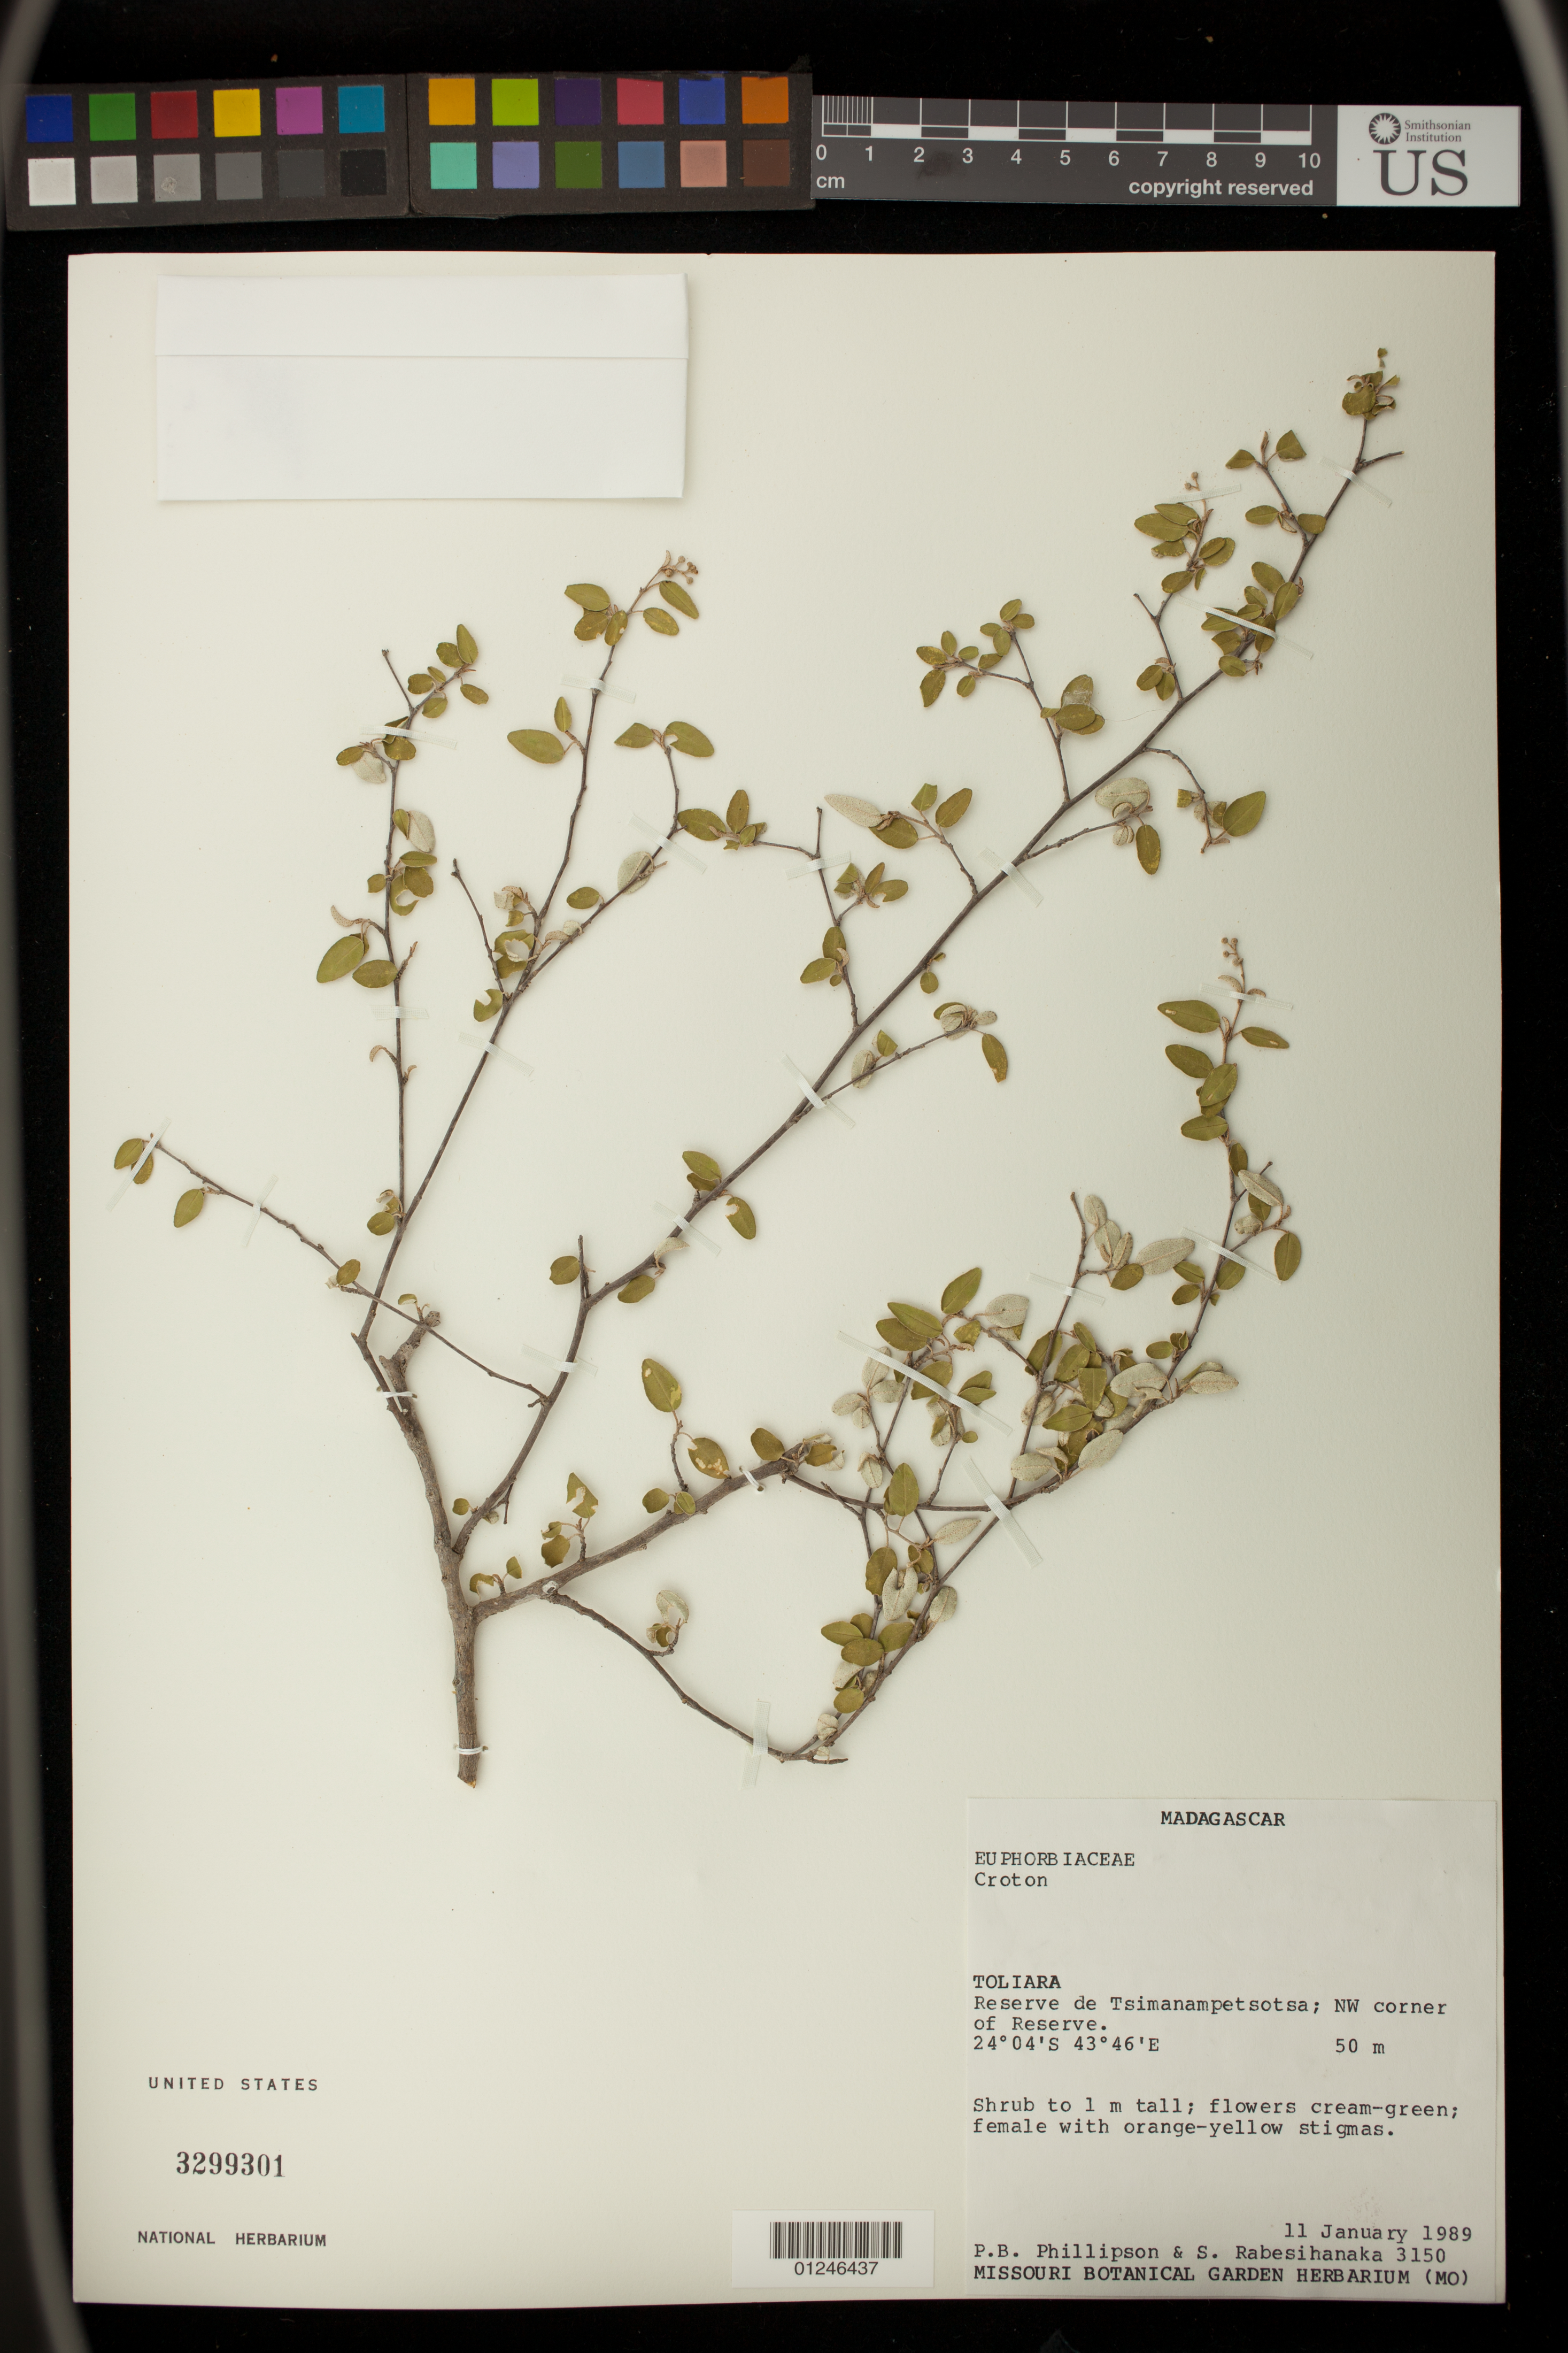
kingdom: Plantae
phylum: Tracheophyta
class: Magnoliopsida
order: Malpighiales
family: Euphorbiaceae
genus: Croton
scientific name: Croton salviformis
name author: Baill.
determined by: Berry, P. E., (WIS), University of Wisconsin - Madison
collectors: P. B. Phillipson & S. Rabesihanaka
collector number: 3150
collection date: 1989-01-11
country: Madagascar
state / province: Atsimo-Andrefana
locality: Toliara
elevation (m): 50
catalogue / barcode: US 3299301